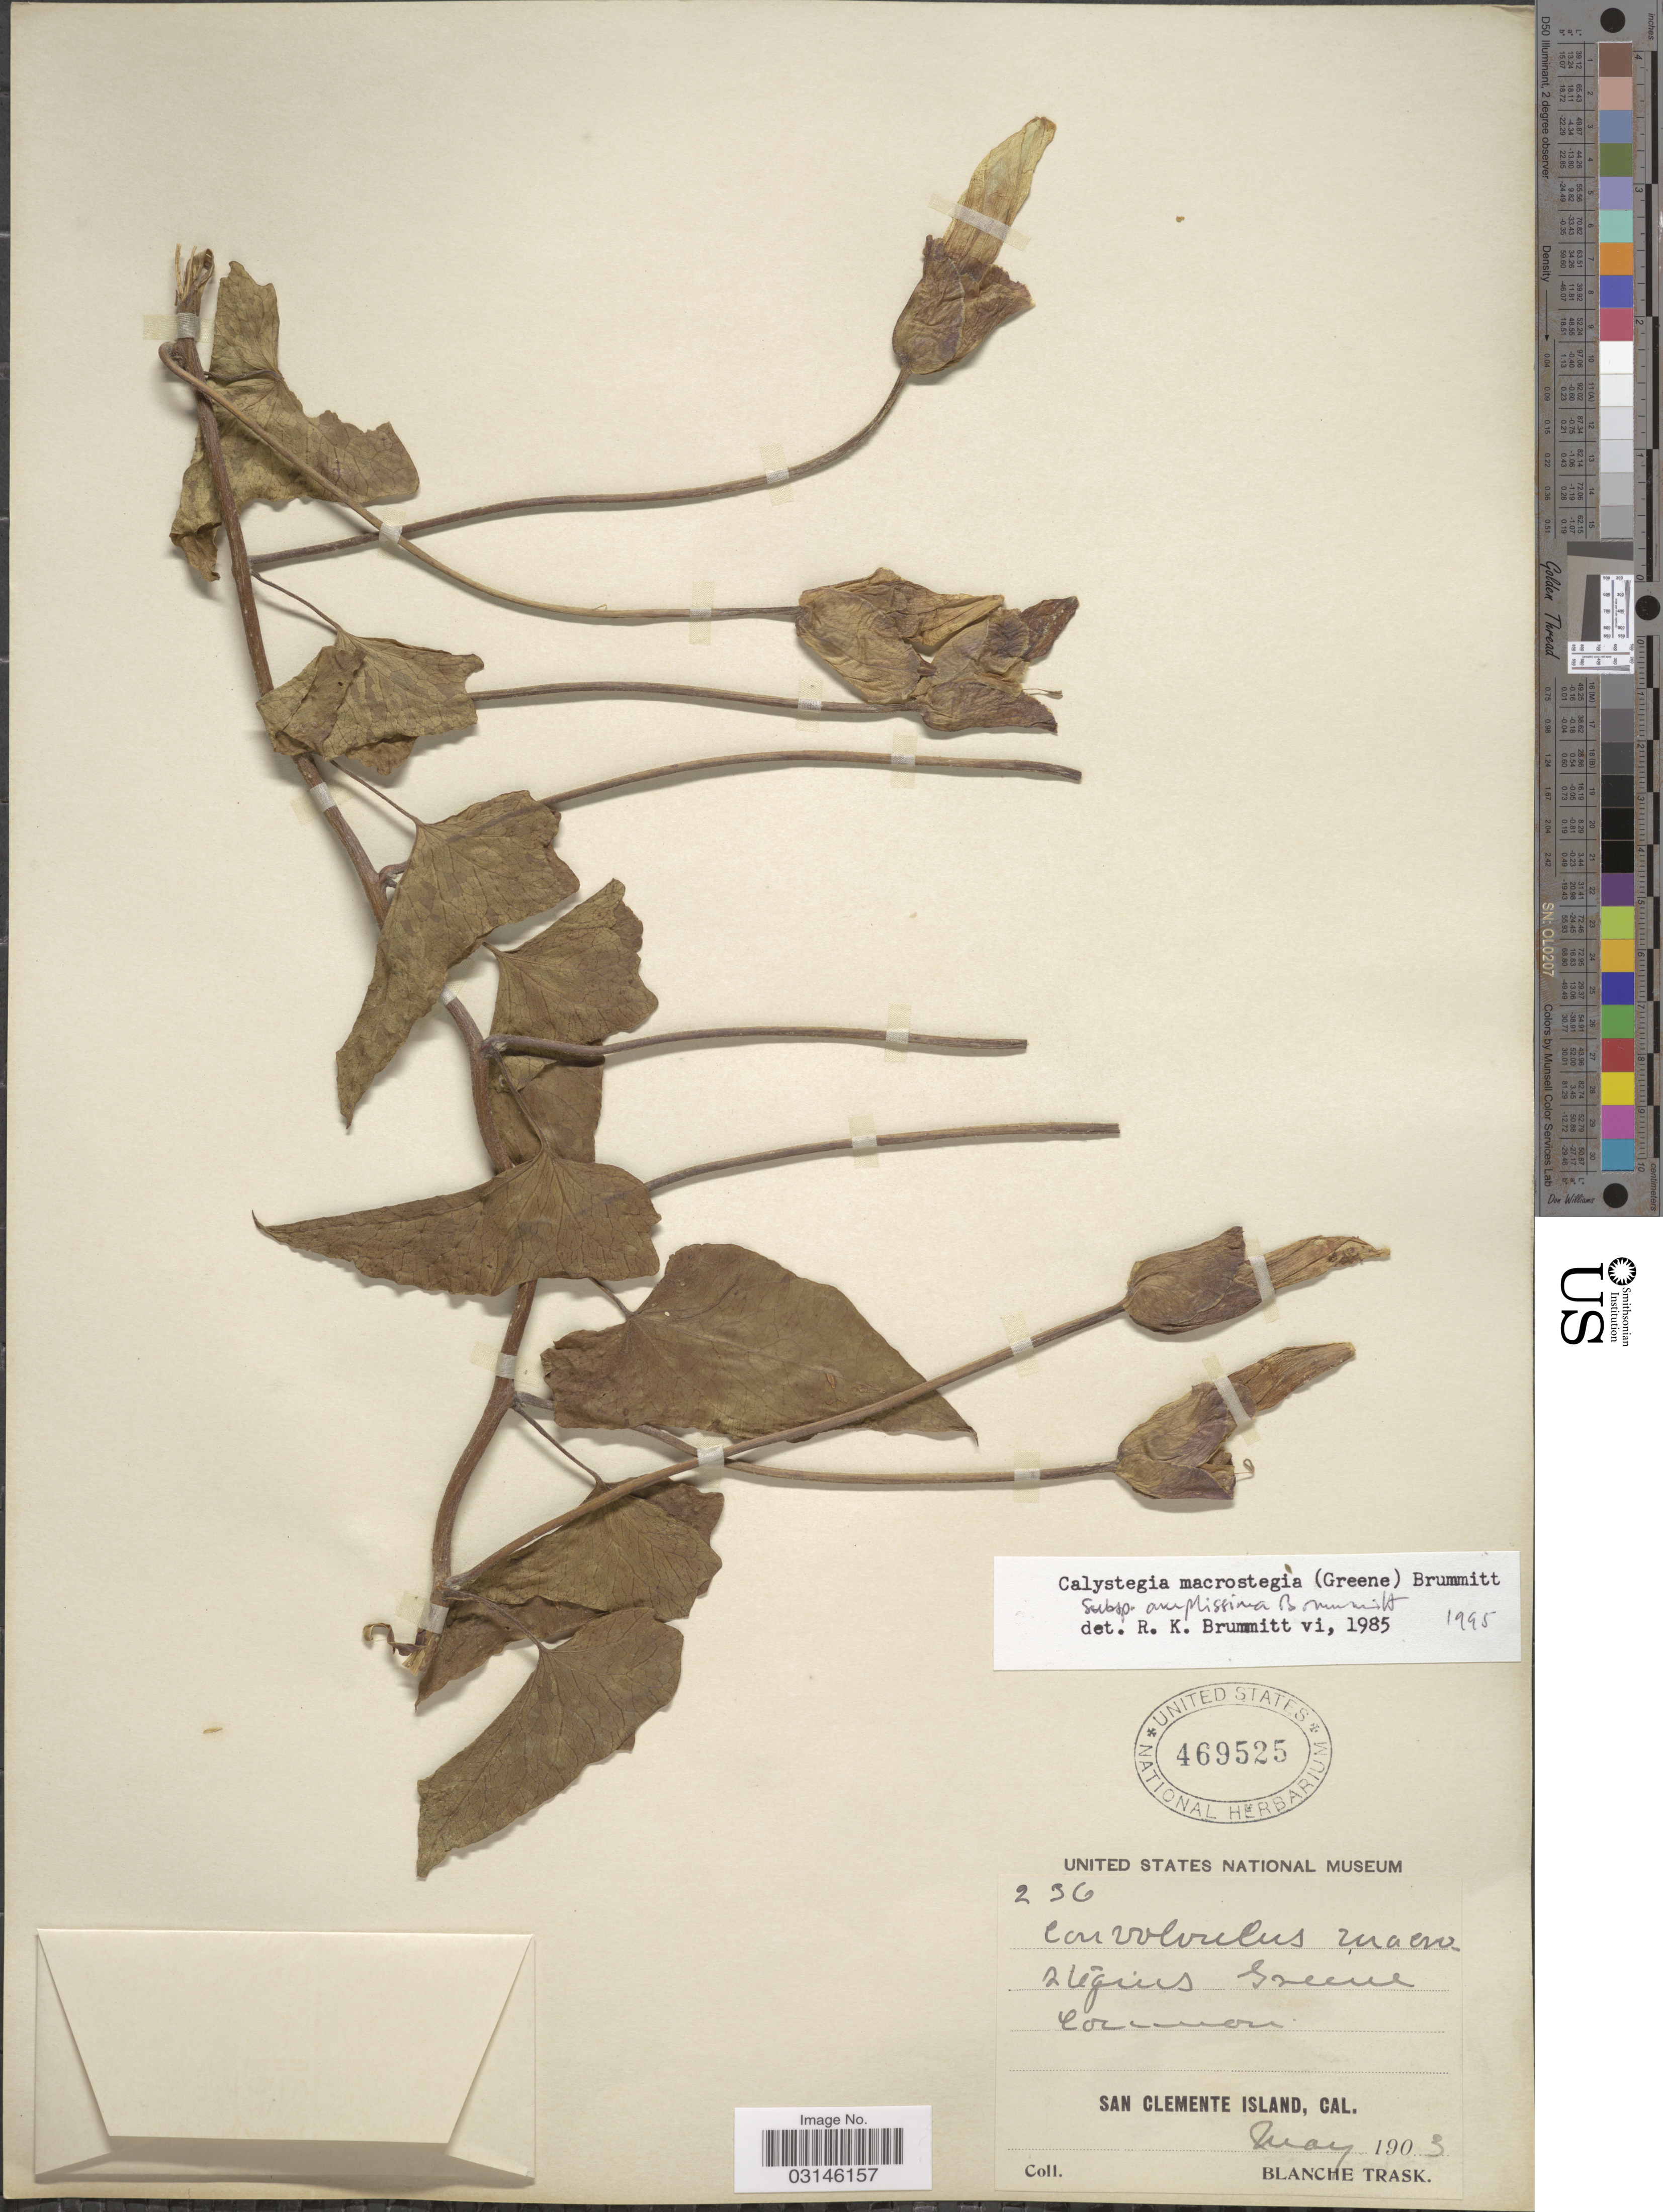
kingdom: Plantae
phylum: Tracheophyta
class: Magnoliopsida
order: Solanales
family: Convolvulaceae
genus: Calystegia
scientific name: Calystegia macrostegia subsp. amplissima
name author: Brummitt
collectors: B. Trask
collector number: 236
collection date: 1903-05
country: United States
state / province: California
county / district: Los Angeles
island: San Clemente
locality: San Clemente Island.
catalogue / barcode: US 469525